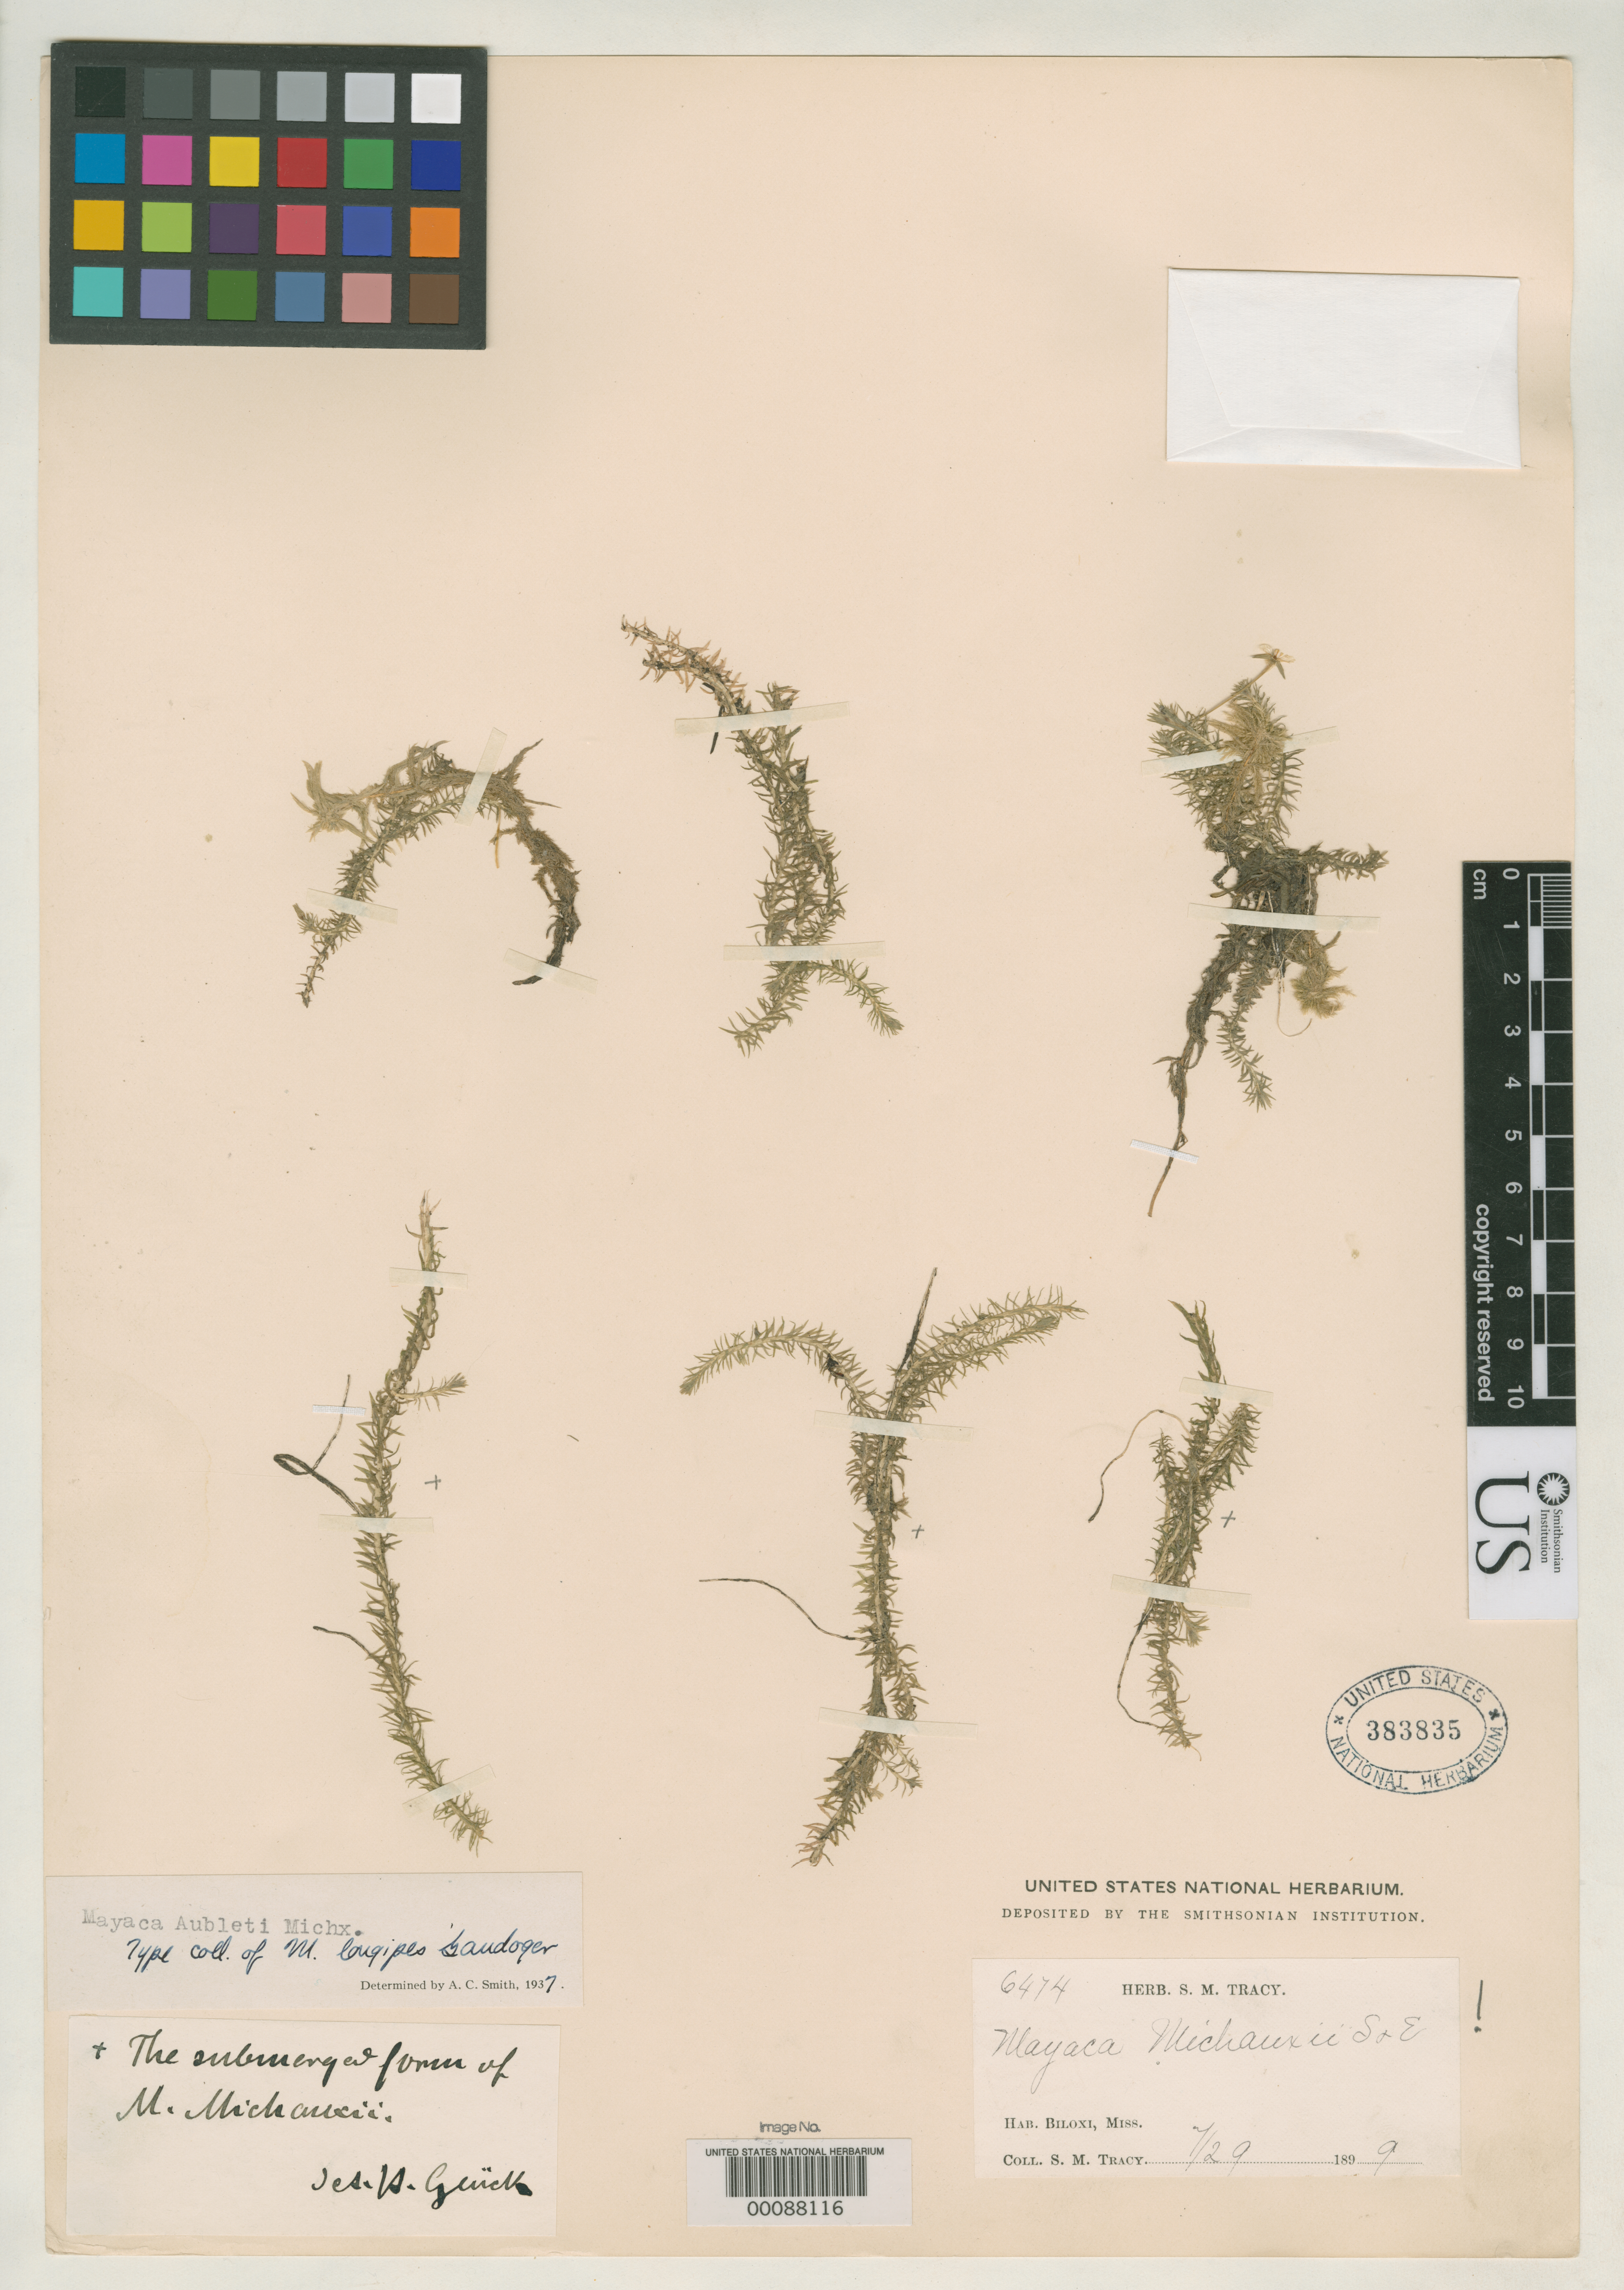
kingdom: Plantae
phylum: Tracheophyta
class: Liliopsida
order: Poales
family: Mayacaceae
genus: Mayaca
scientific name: Mayaca longipes Gand., nom. illeg. hom.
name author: Gand.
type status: Type Fragment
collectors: S. M. Tracy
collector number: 6474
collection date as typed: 29 Jul 1899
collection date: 1899-07-29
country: United States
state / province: Mississippi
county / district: Harrison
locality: Biloxi.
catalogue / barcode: US 383835